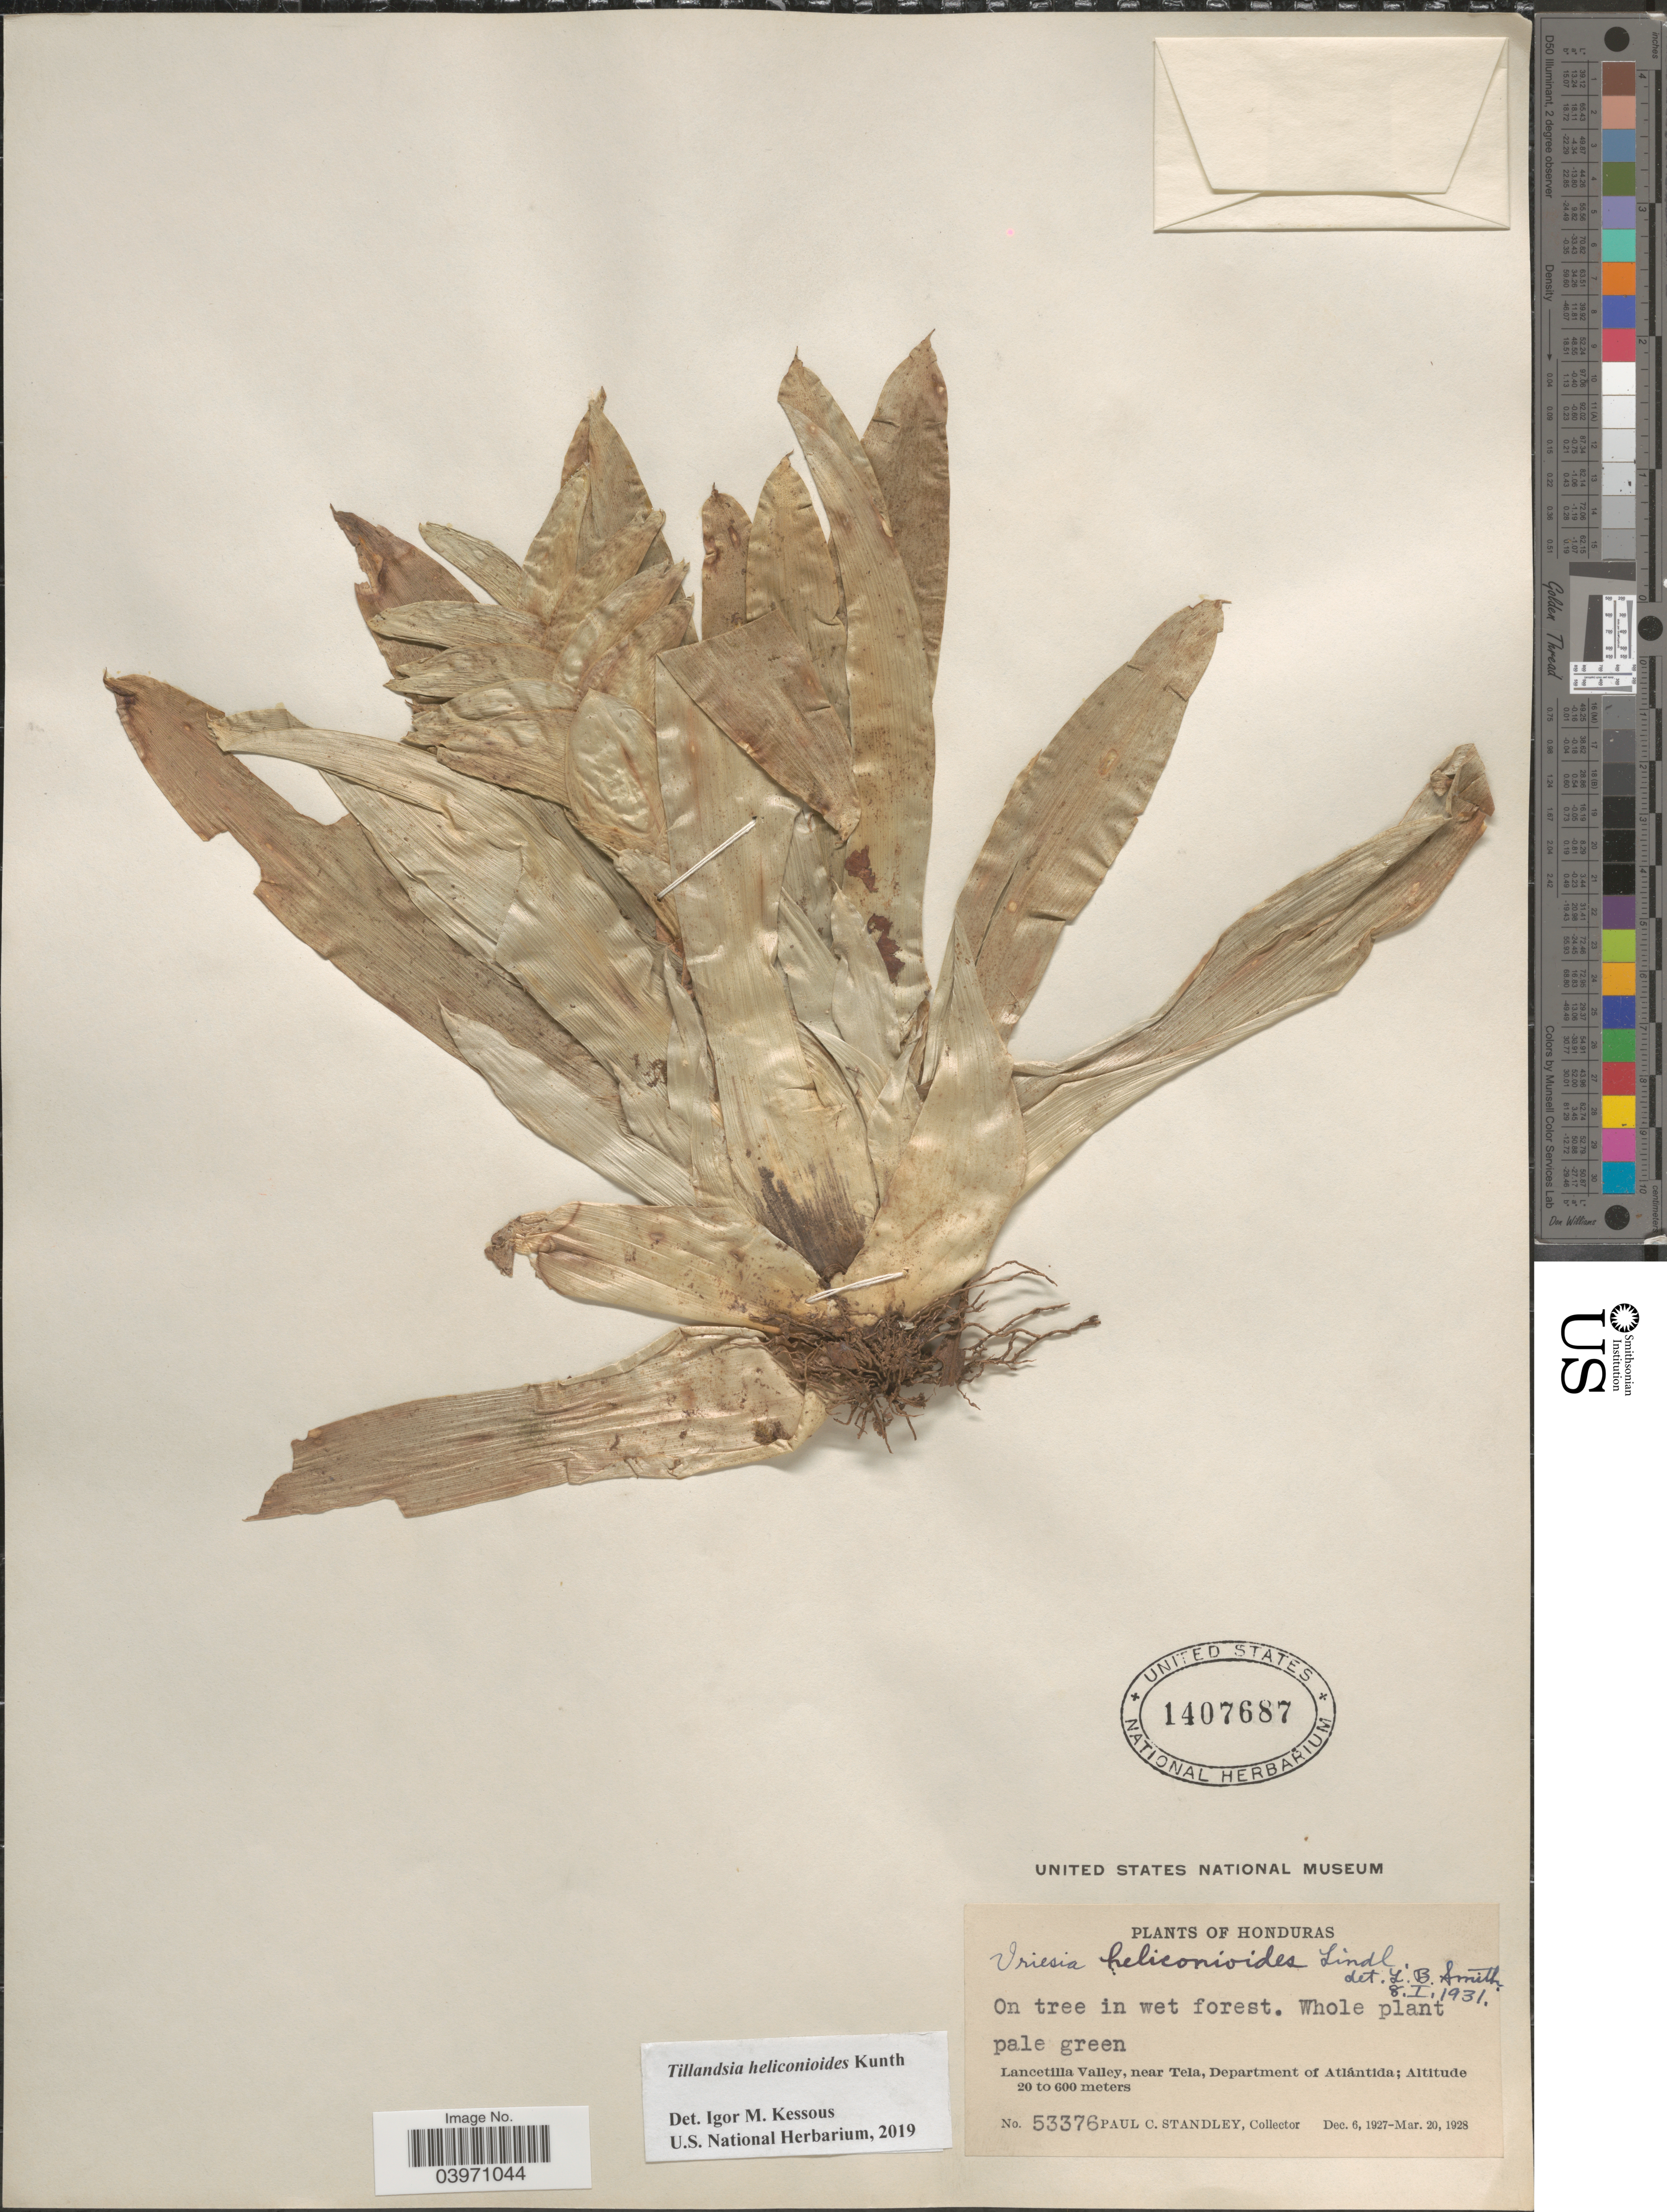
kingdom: Plantae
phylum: Tracheophyta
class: Liliopsida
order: Poales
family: Bromeliaceae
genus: Tillandsia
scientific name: Tillandsia heliconioides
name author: Kunth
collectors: P. C. Standley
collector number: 53376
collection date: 1927-12-06/1928-03-20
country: Honduras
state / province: Atlantida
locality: Lancetilla Valley, near Tela, Department of Atlántida.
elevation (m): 20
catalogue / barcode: US 1407687